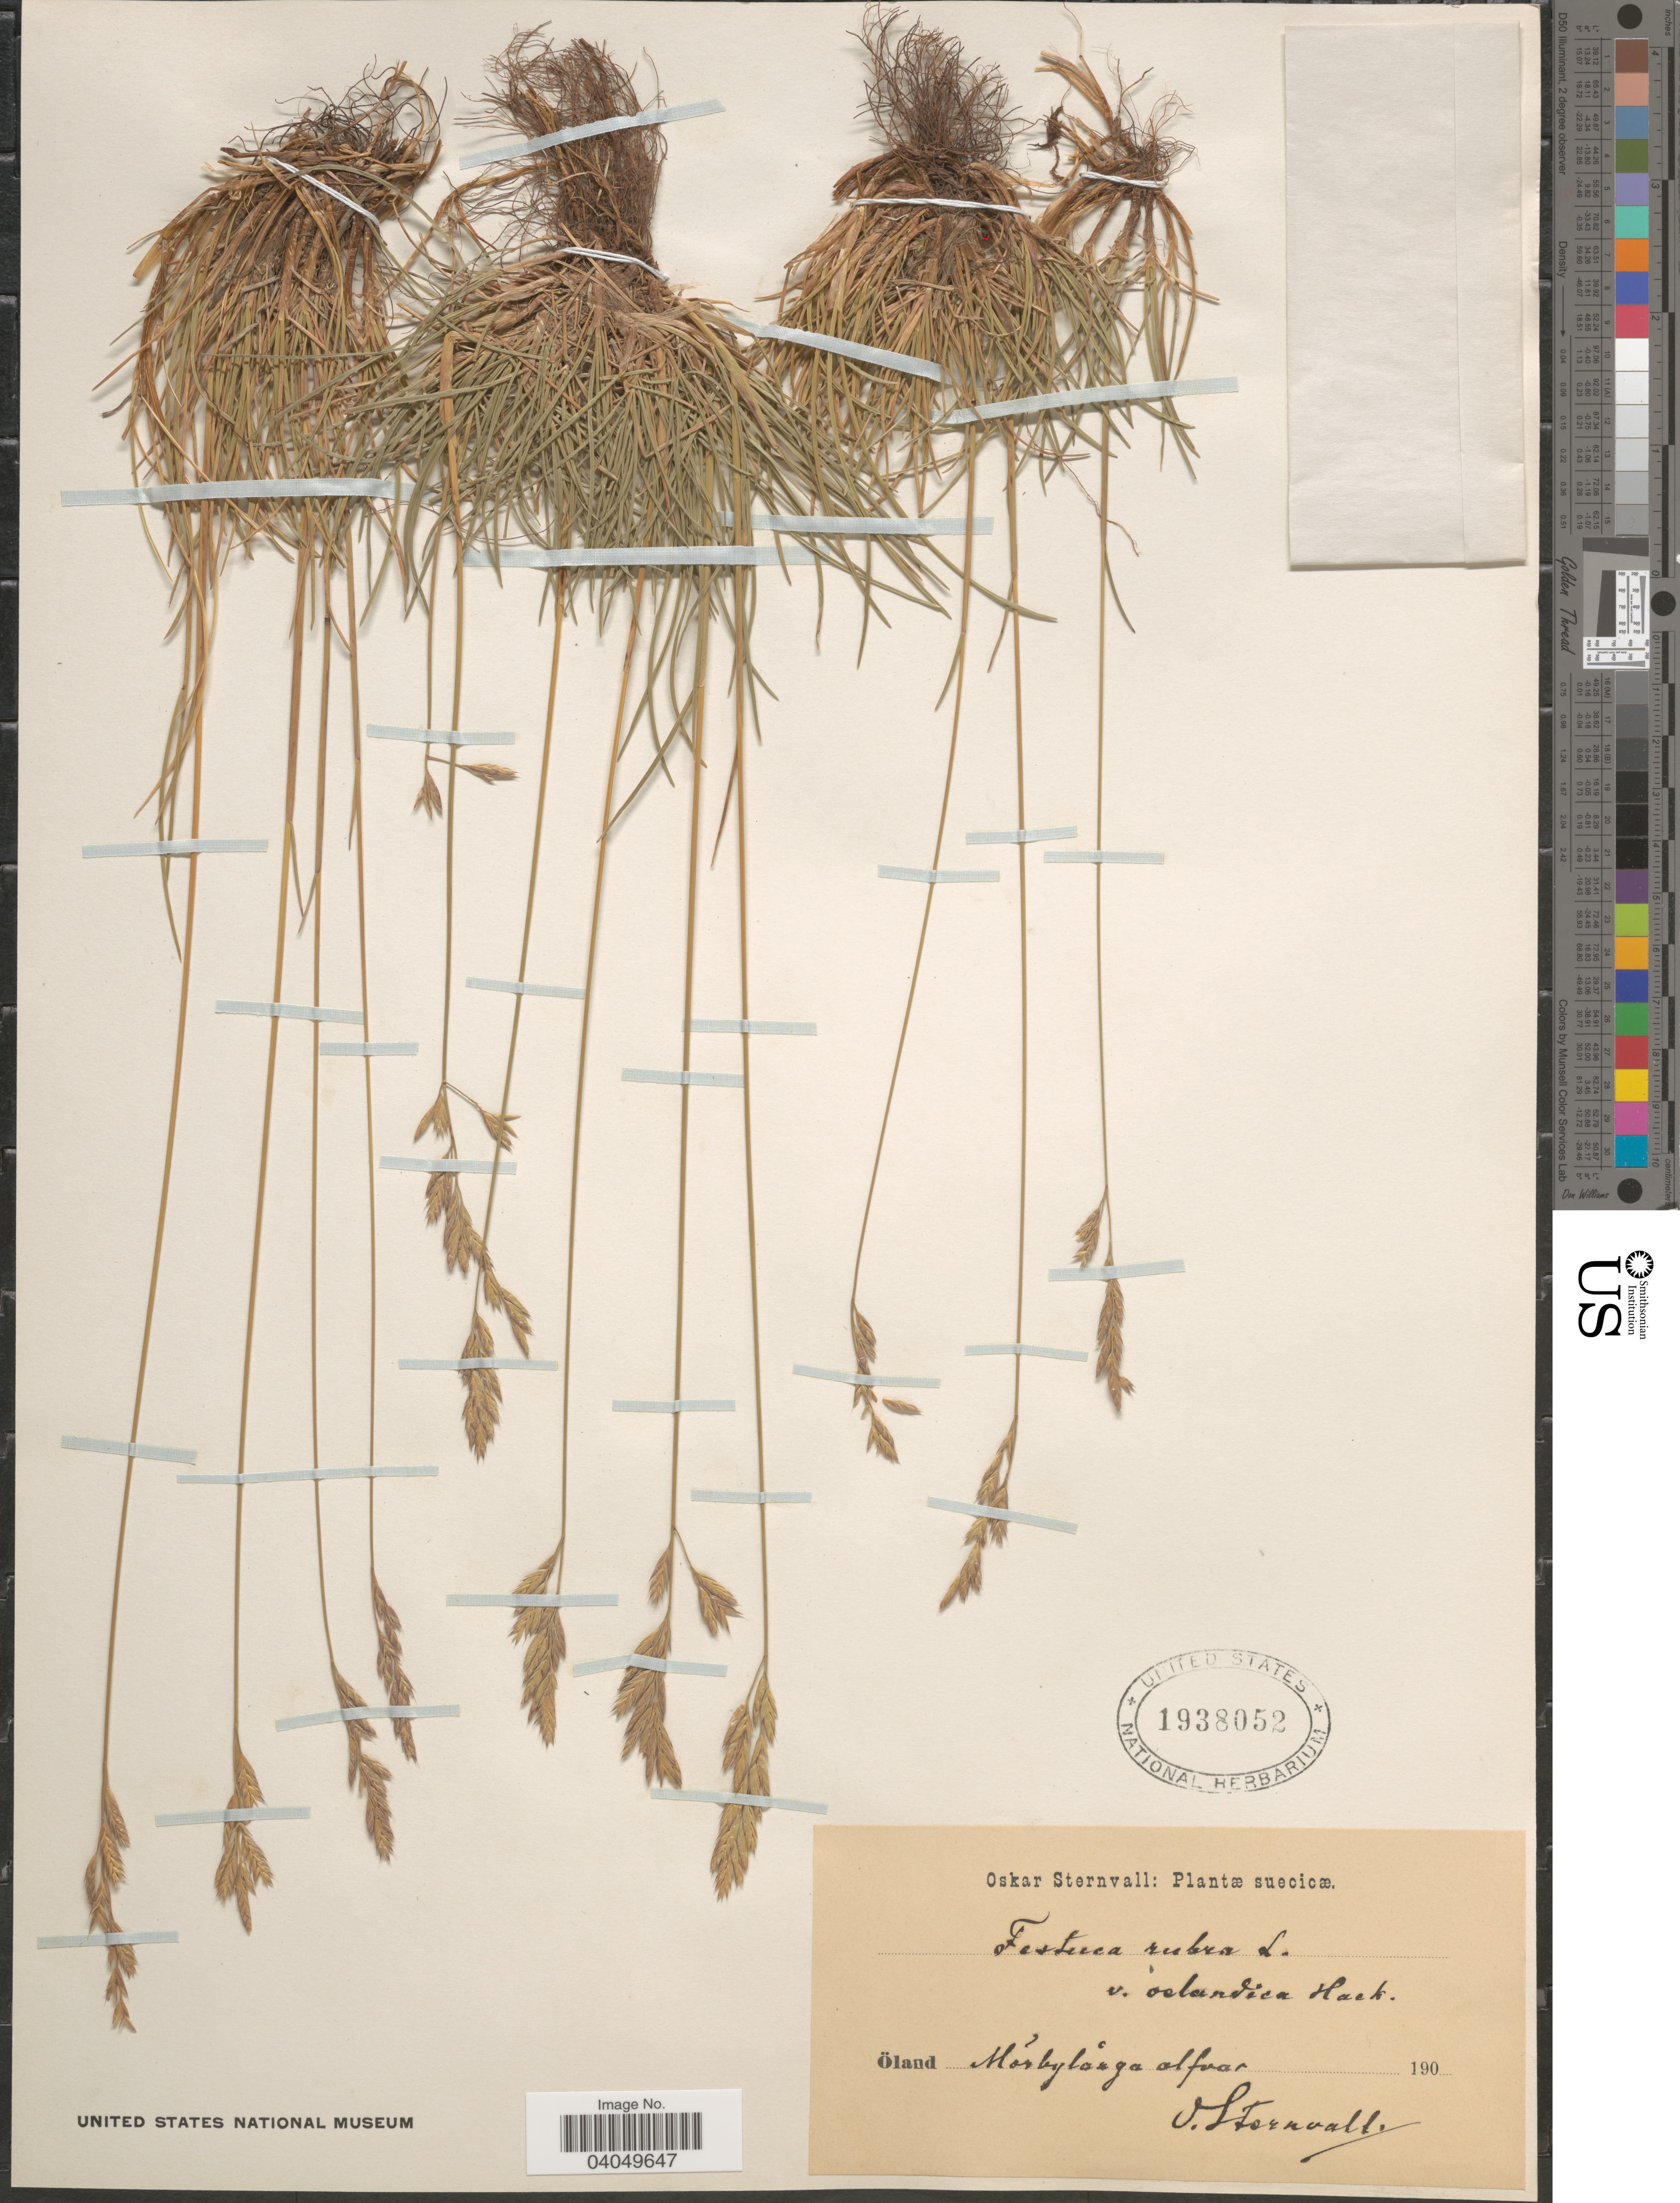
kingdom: Plantae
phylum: Tracheophyta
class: Liliopsida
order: Poales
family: Poaceae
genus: Festuca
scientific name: Festuca oelandica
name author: (Hack.) K. Richt.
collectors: O. Sternvall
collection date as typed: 190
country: Sweden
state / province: Kalmar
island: Oland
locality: Suecica. Öland. Morbylanga alfoar.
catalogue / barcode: US 1938052